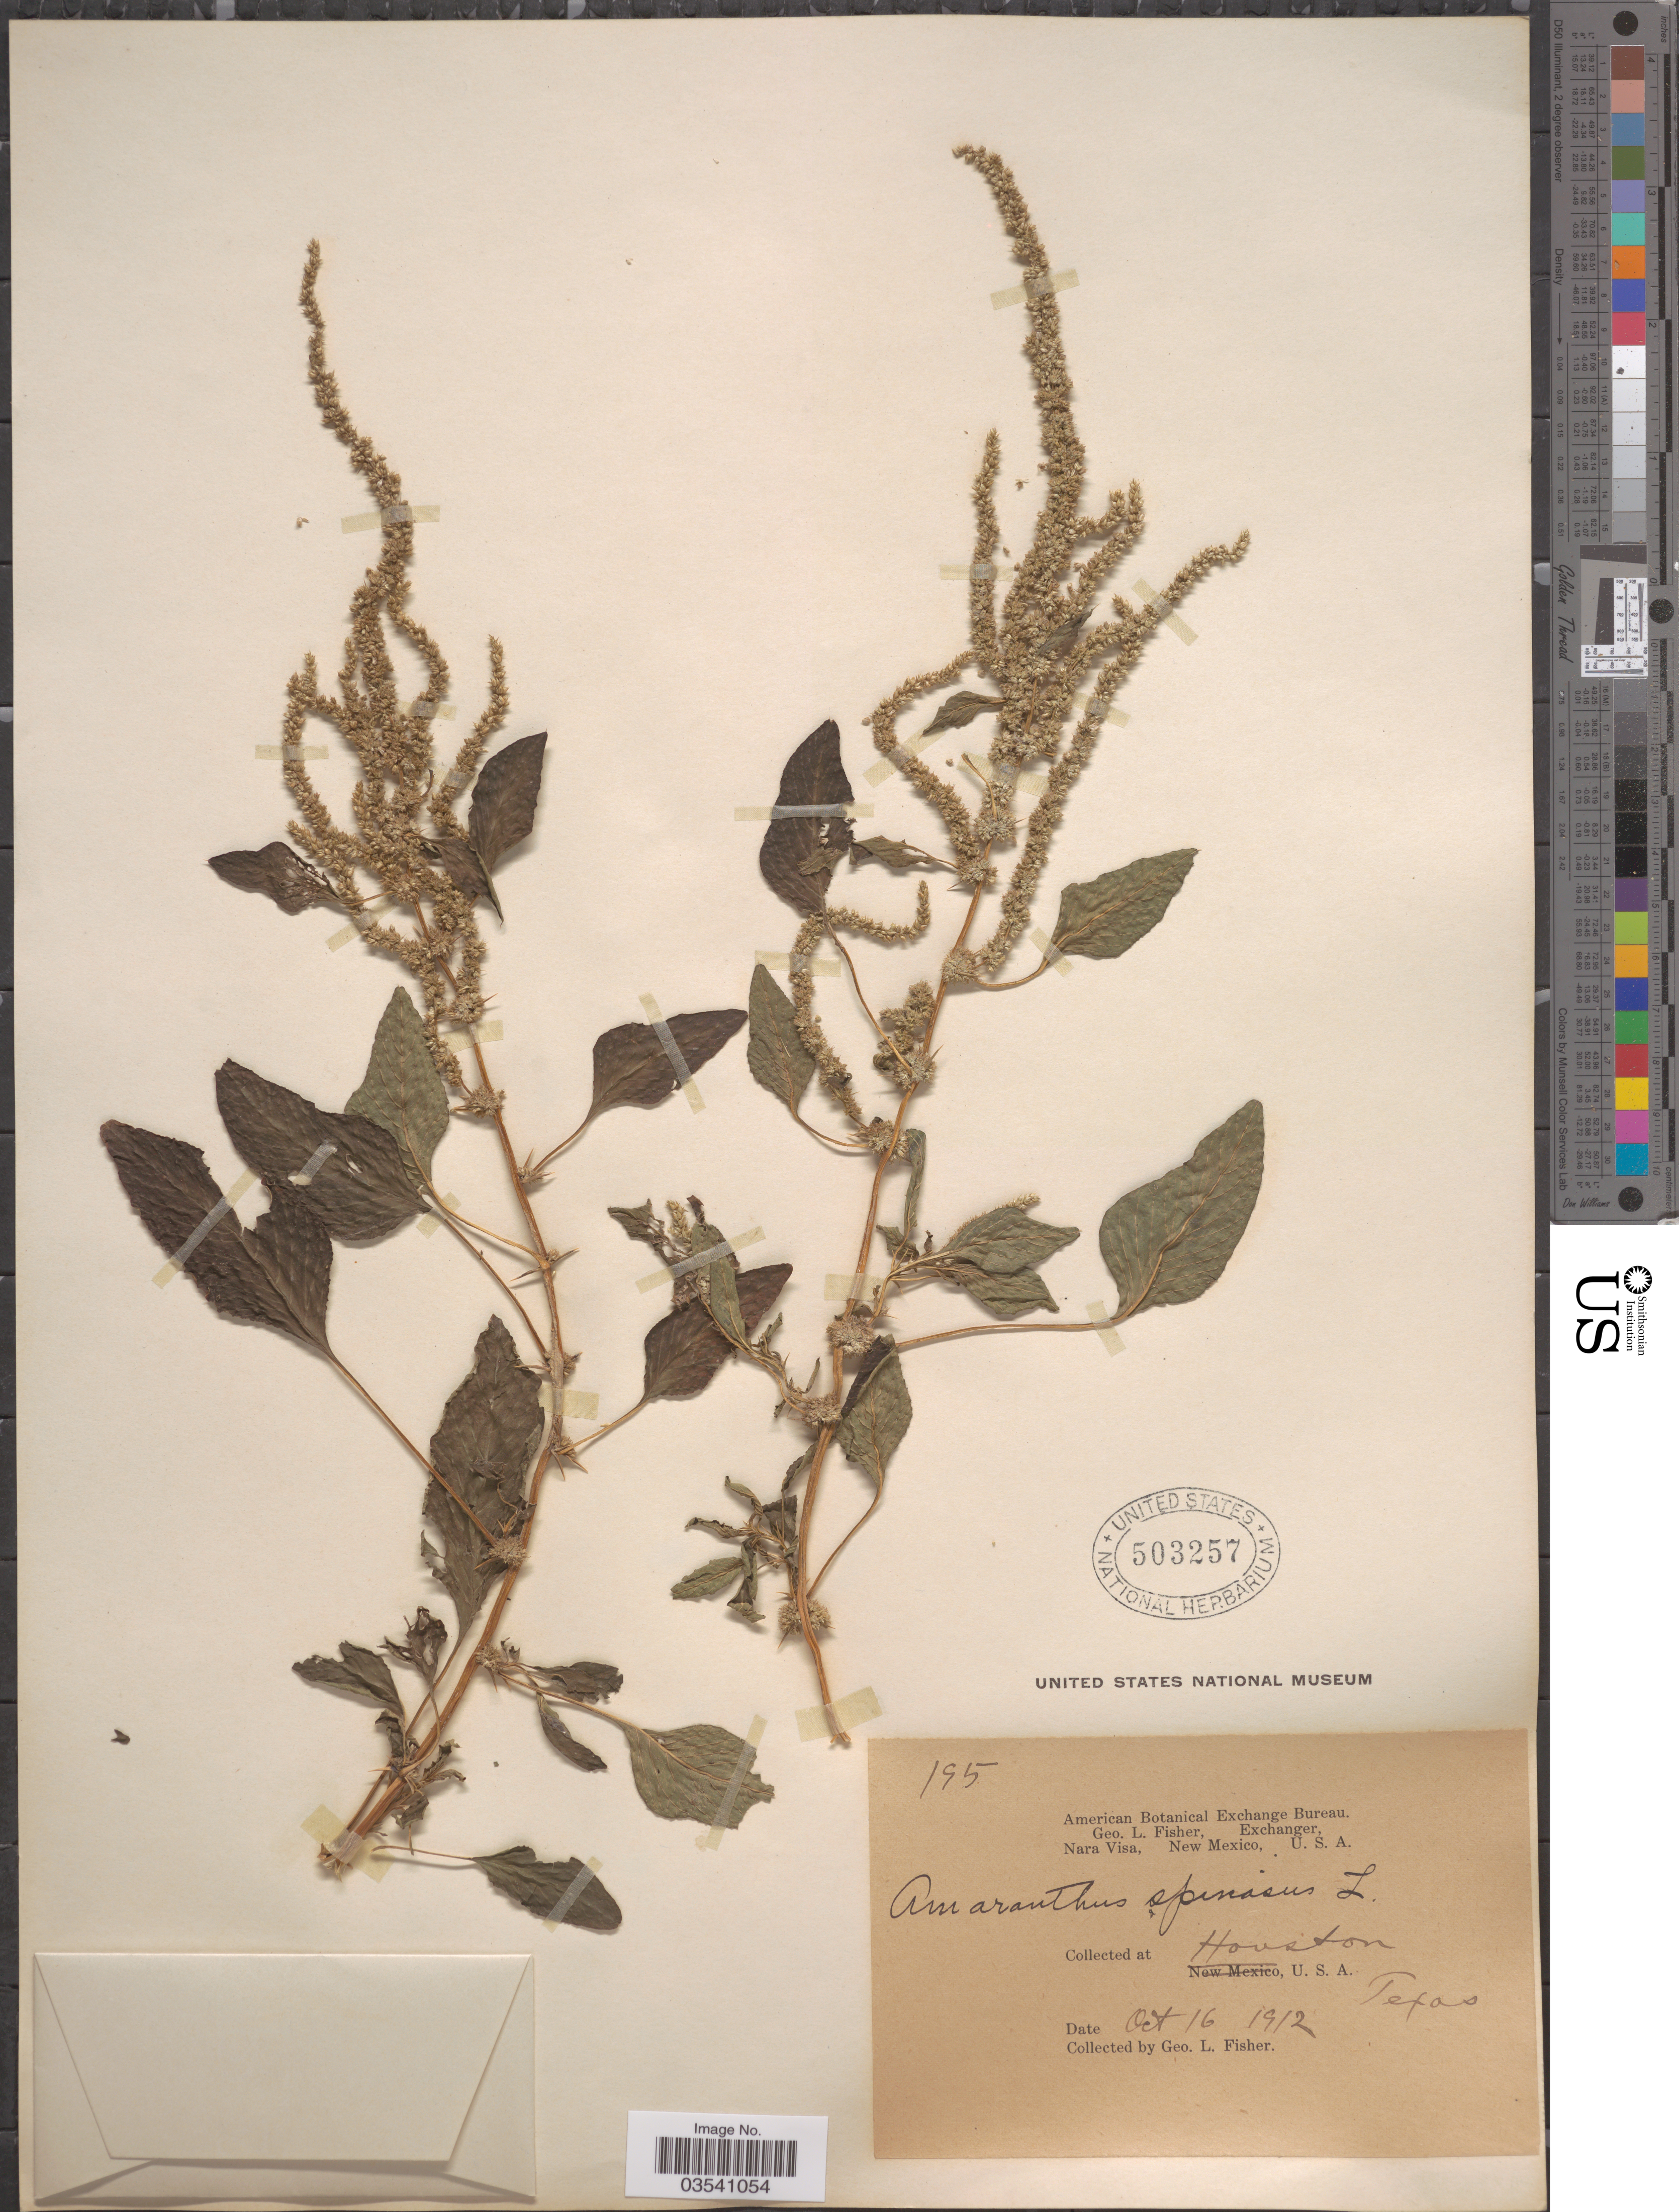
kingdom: Plantae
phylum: Tracheophyta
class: Magnoliopsida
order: Caryophyllales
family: Amaranthaceae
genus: Amaranthus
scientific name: Amaranthus spinosus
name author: L.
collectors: G. L. Fisher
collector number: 195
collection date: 1912-10-16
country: United States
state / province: Texas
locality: Houston.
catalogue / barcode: US 503257